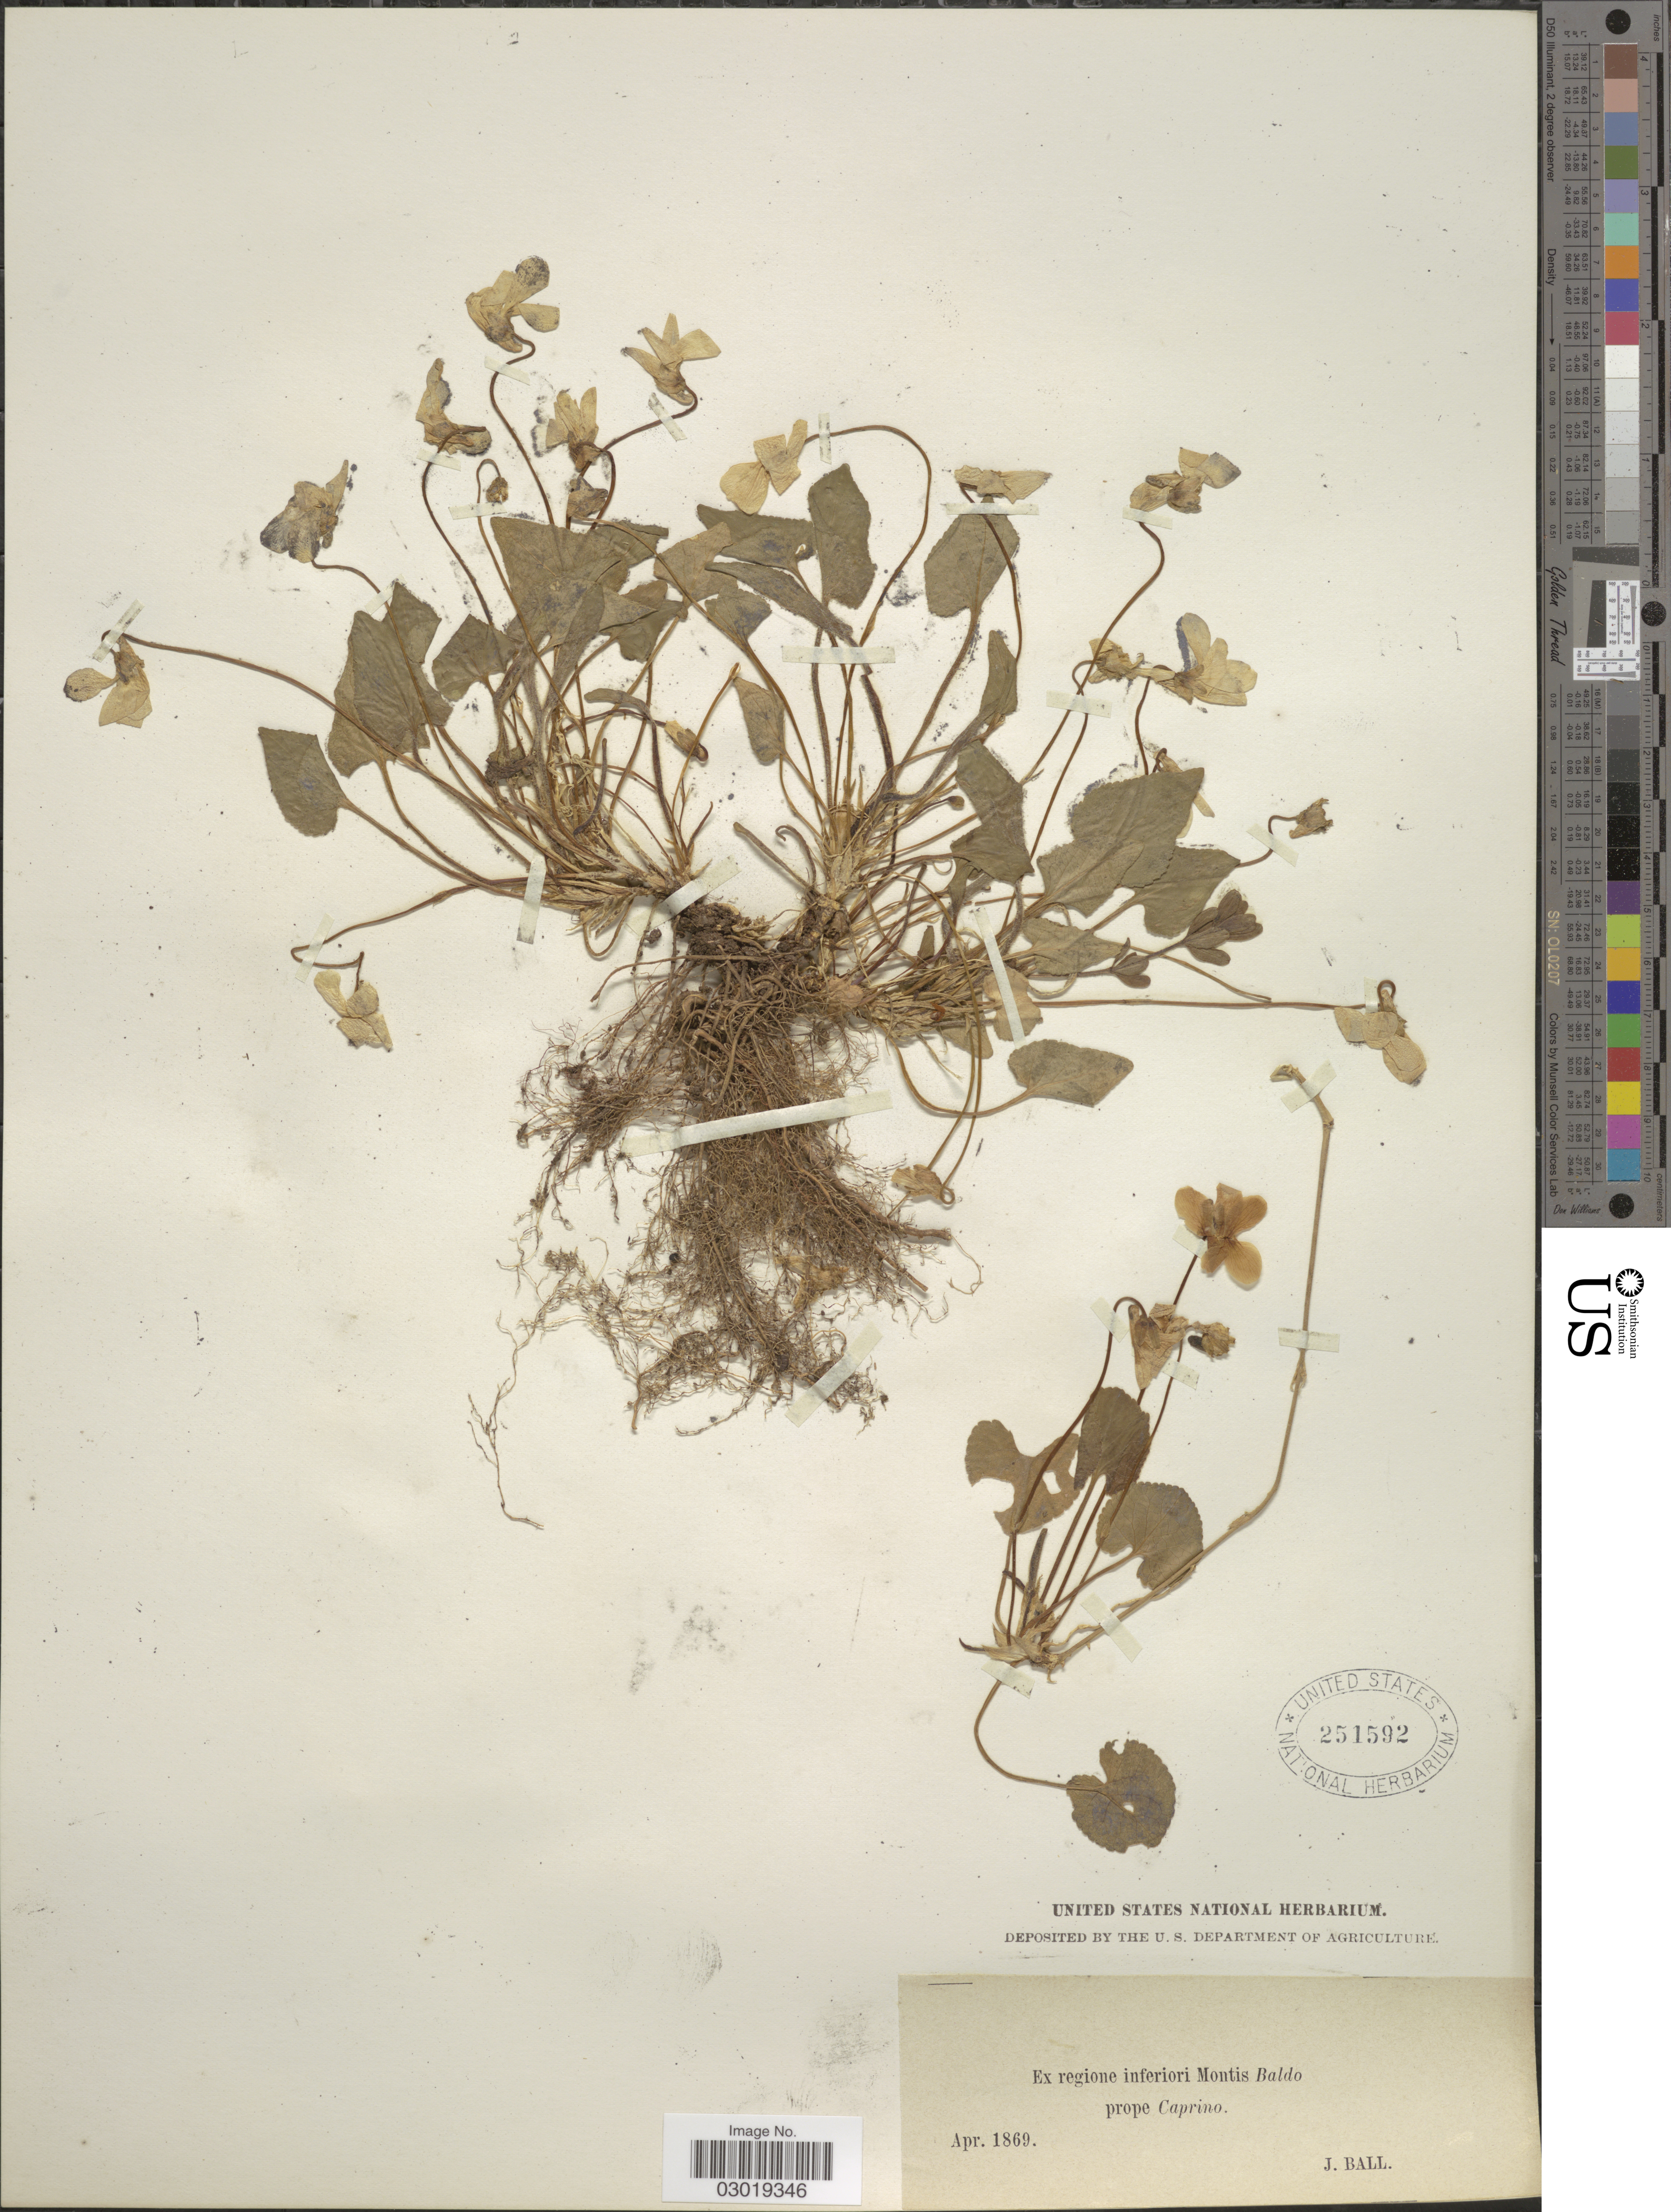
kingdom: Plantae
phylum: Tracheophyta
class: Magnoliopsida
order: Malpighiales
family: Violaceae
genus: Viola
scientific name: Viola sp.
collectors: J. Ball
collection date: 1869-04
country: Italy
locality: Ex Regione inferiori Montis Baldo prope Caprino.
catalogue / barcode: US 251592